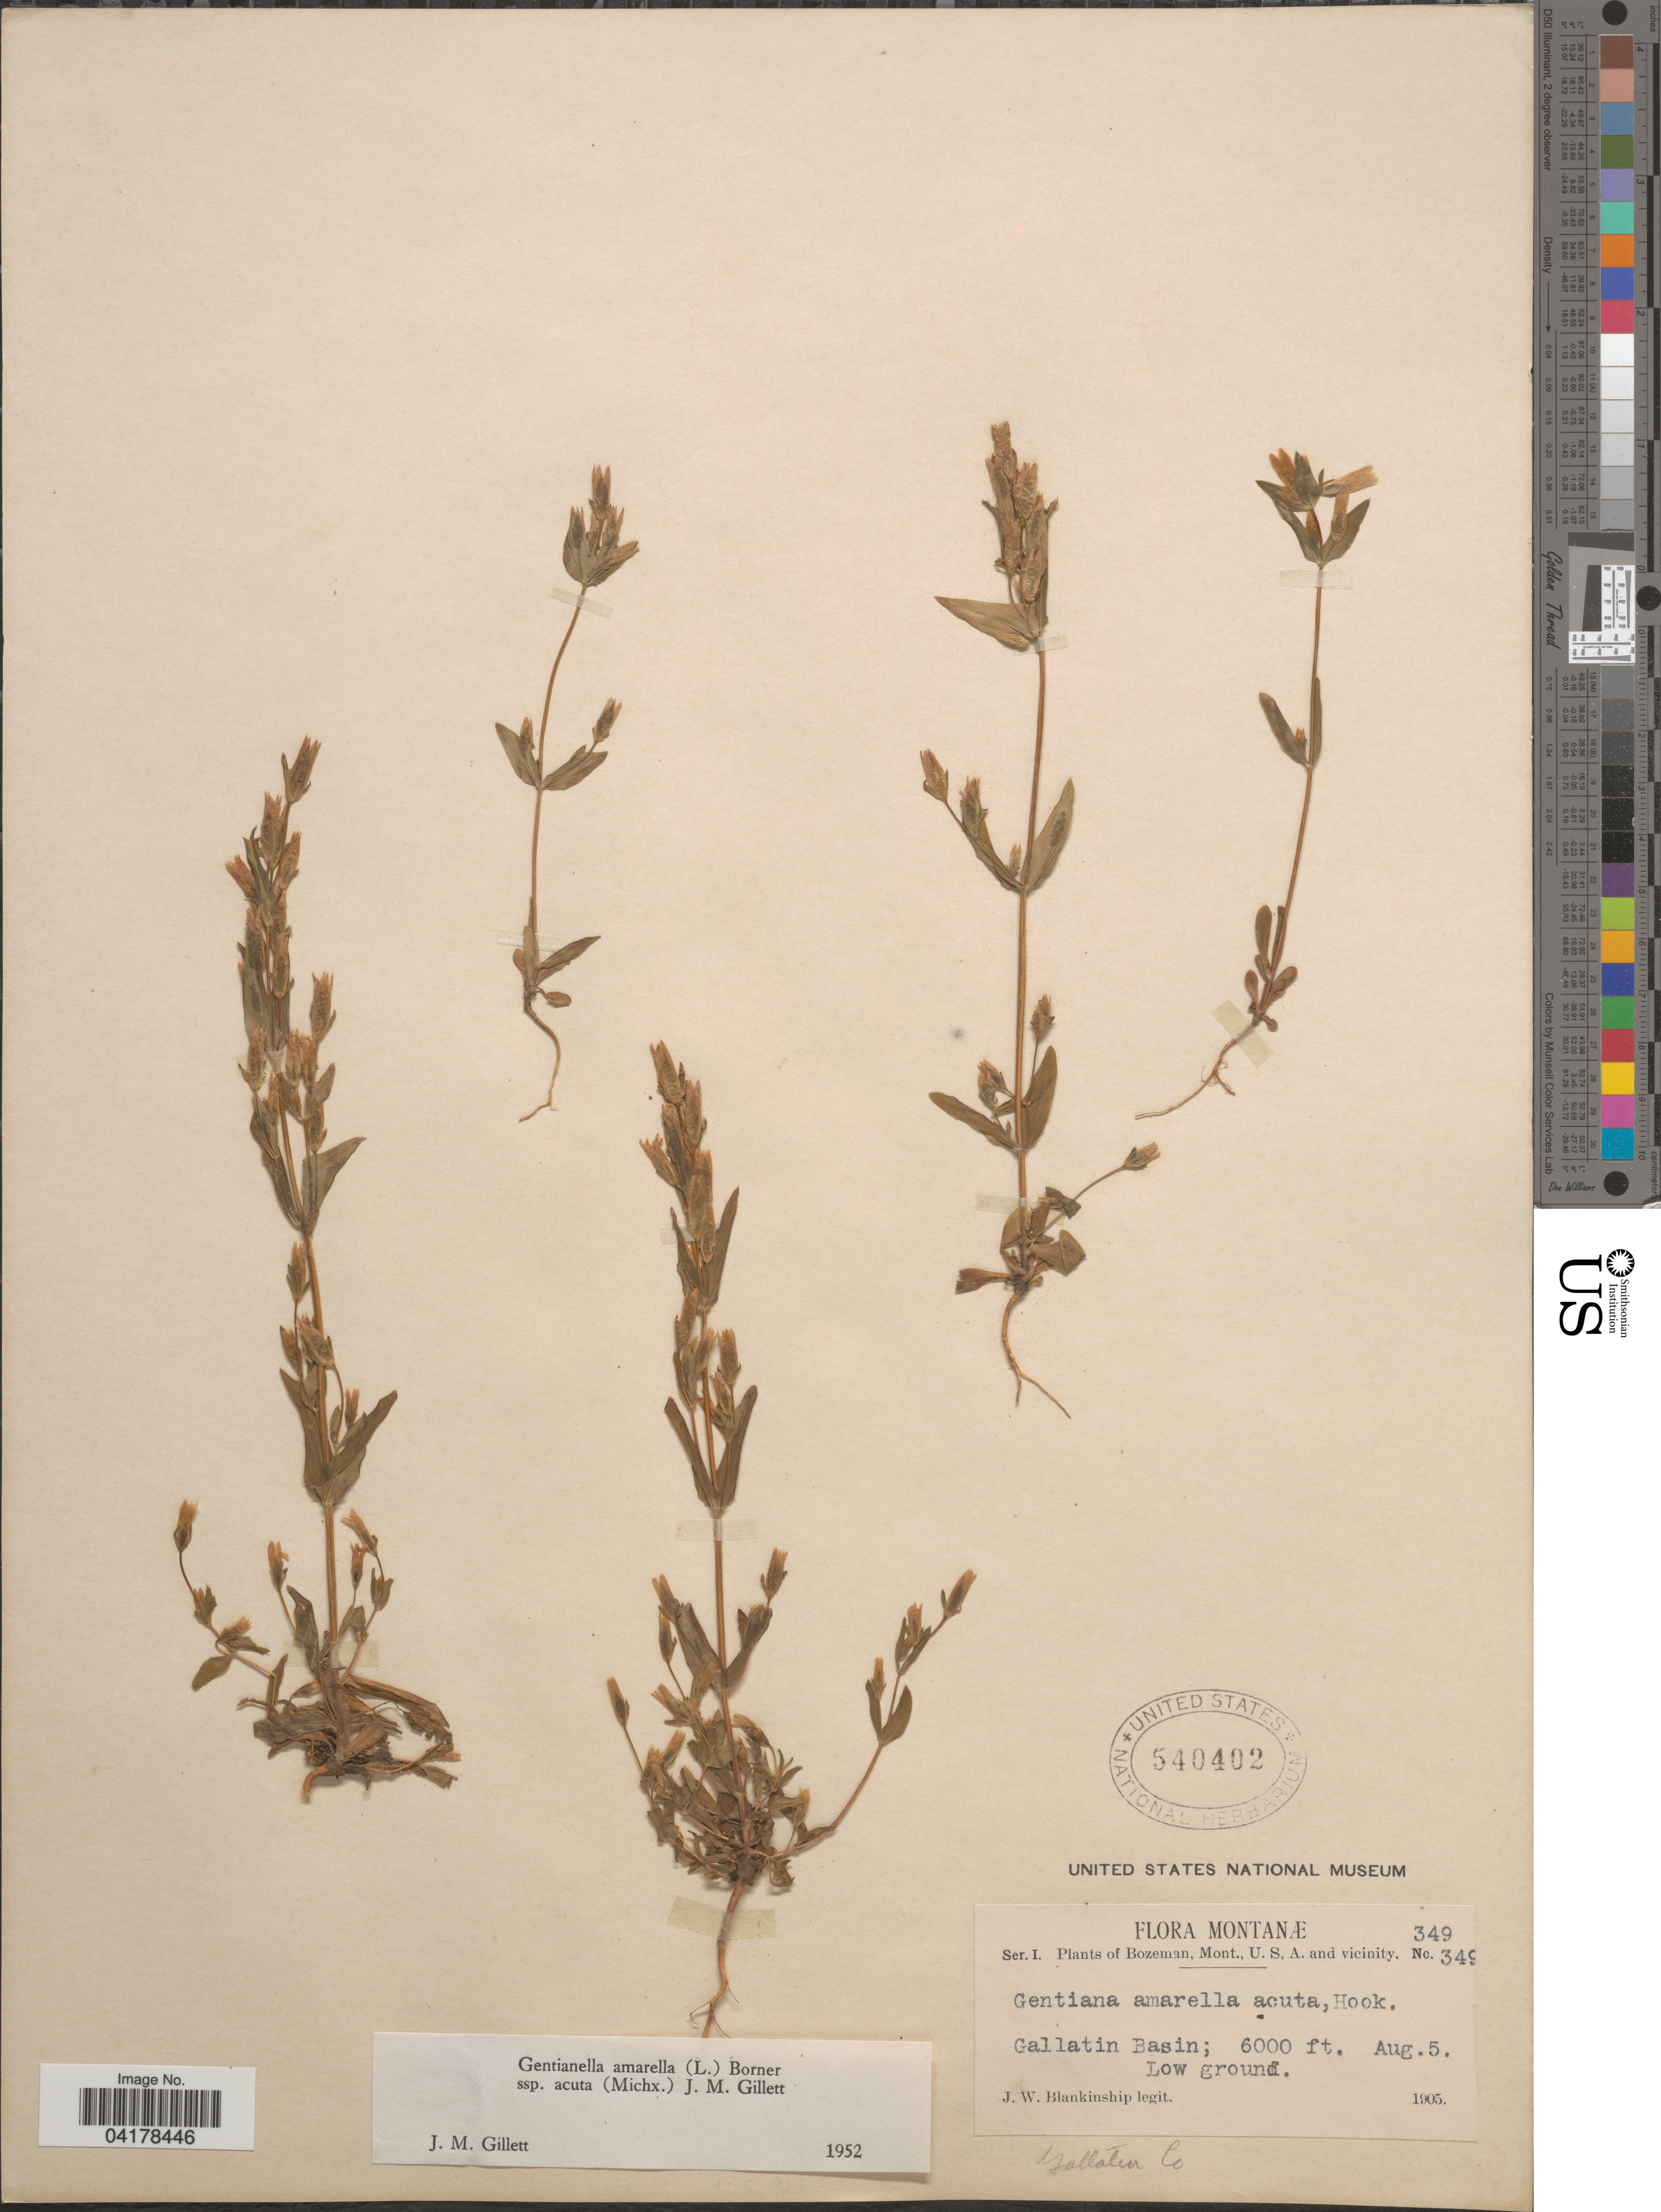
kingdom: Plantae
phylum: Tracheophyta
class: Magnoliopsida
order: Gentianales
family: Gentianaceae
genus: Gentianella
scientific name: Gentianella amarella subsp. acuta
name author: (Michx.) J.M. Gillett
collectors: J. W. Blankinship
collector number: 349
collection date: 1905-08-05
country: United States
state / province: Montana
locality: U.S.A. and vicinity. Gallatin Basin. Gallatin Co.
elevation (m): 1829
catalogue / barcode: US 540402